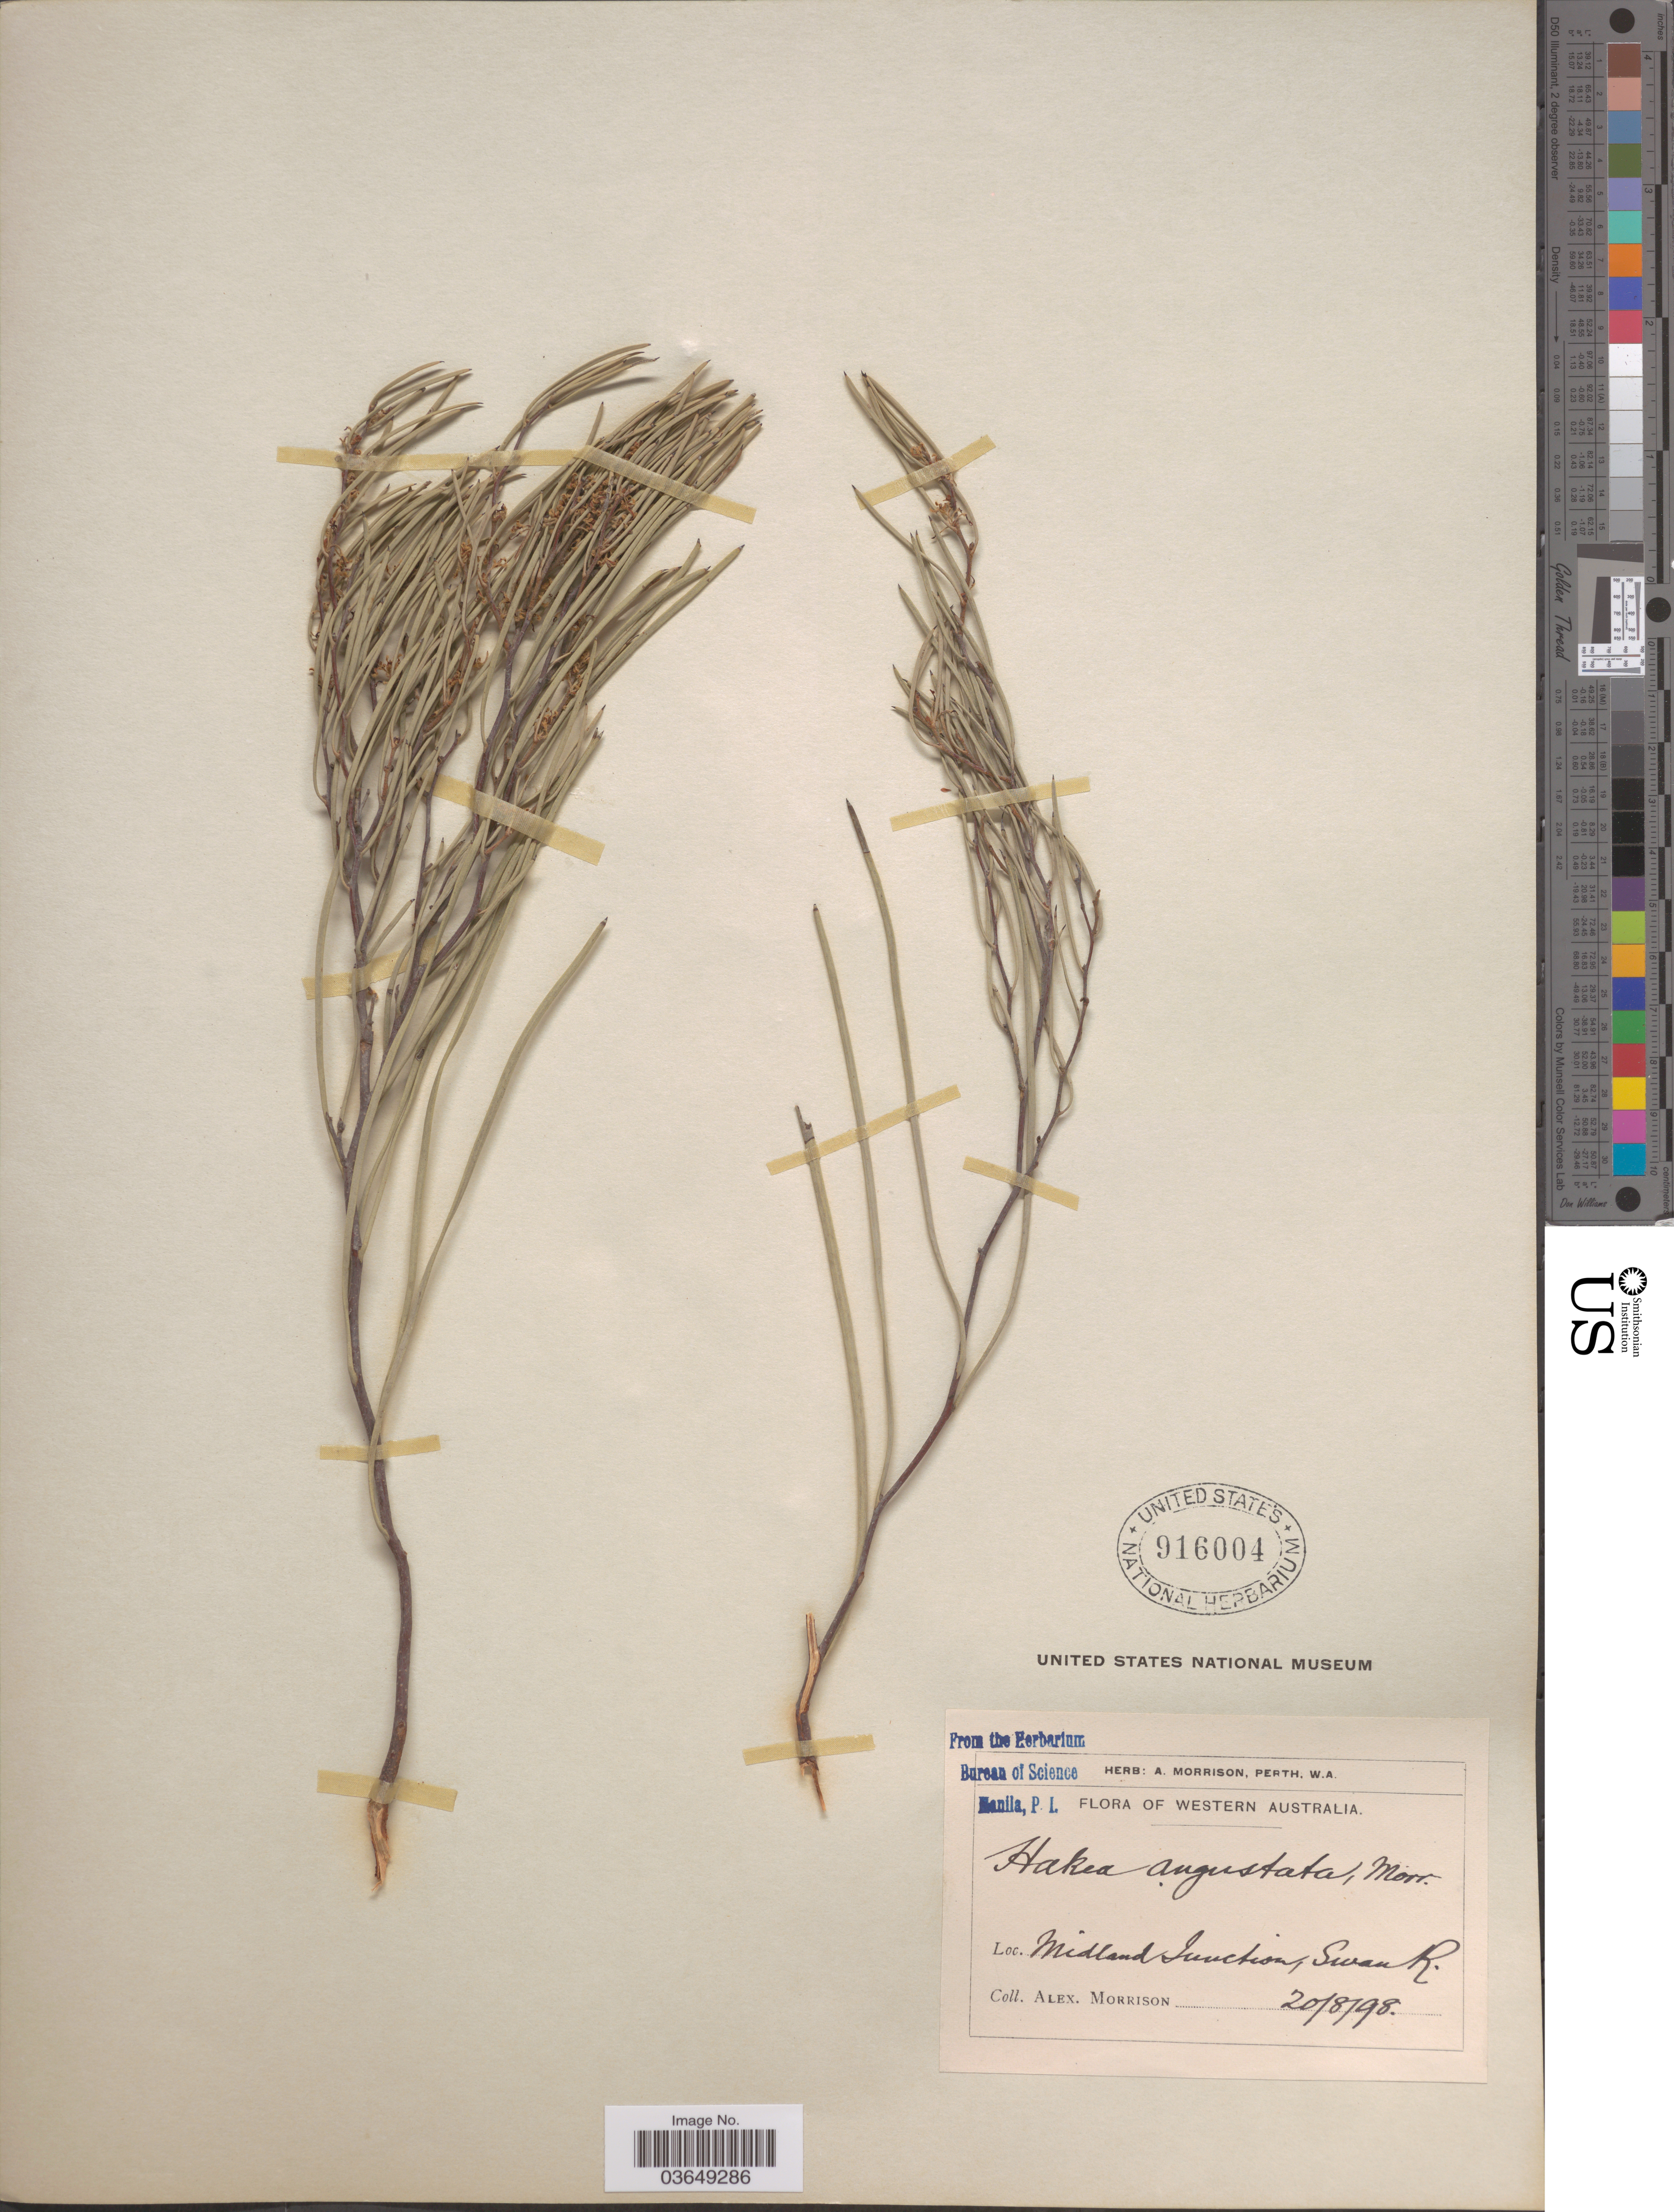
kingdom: Plantae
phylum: Tracheophyta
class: Magnoliopsida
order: Proteales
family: Proteaceae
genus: Hakea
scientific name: Hakea angustata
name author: Morr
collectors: A. Morrison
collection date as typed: Transcribed d/m/y: 20/8/98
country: Australia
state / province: Western Australia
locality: Midland Junction, Swan R.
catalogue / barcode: US 916004